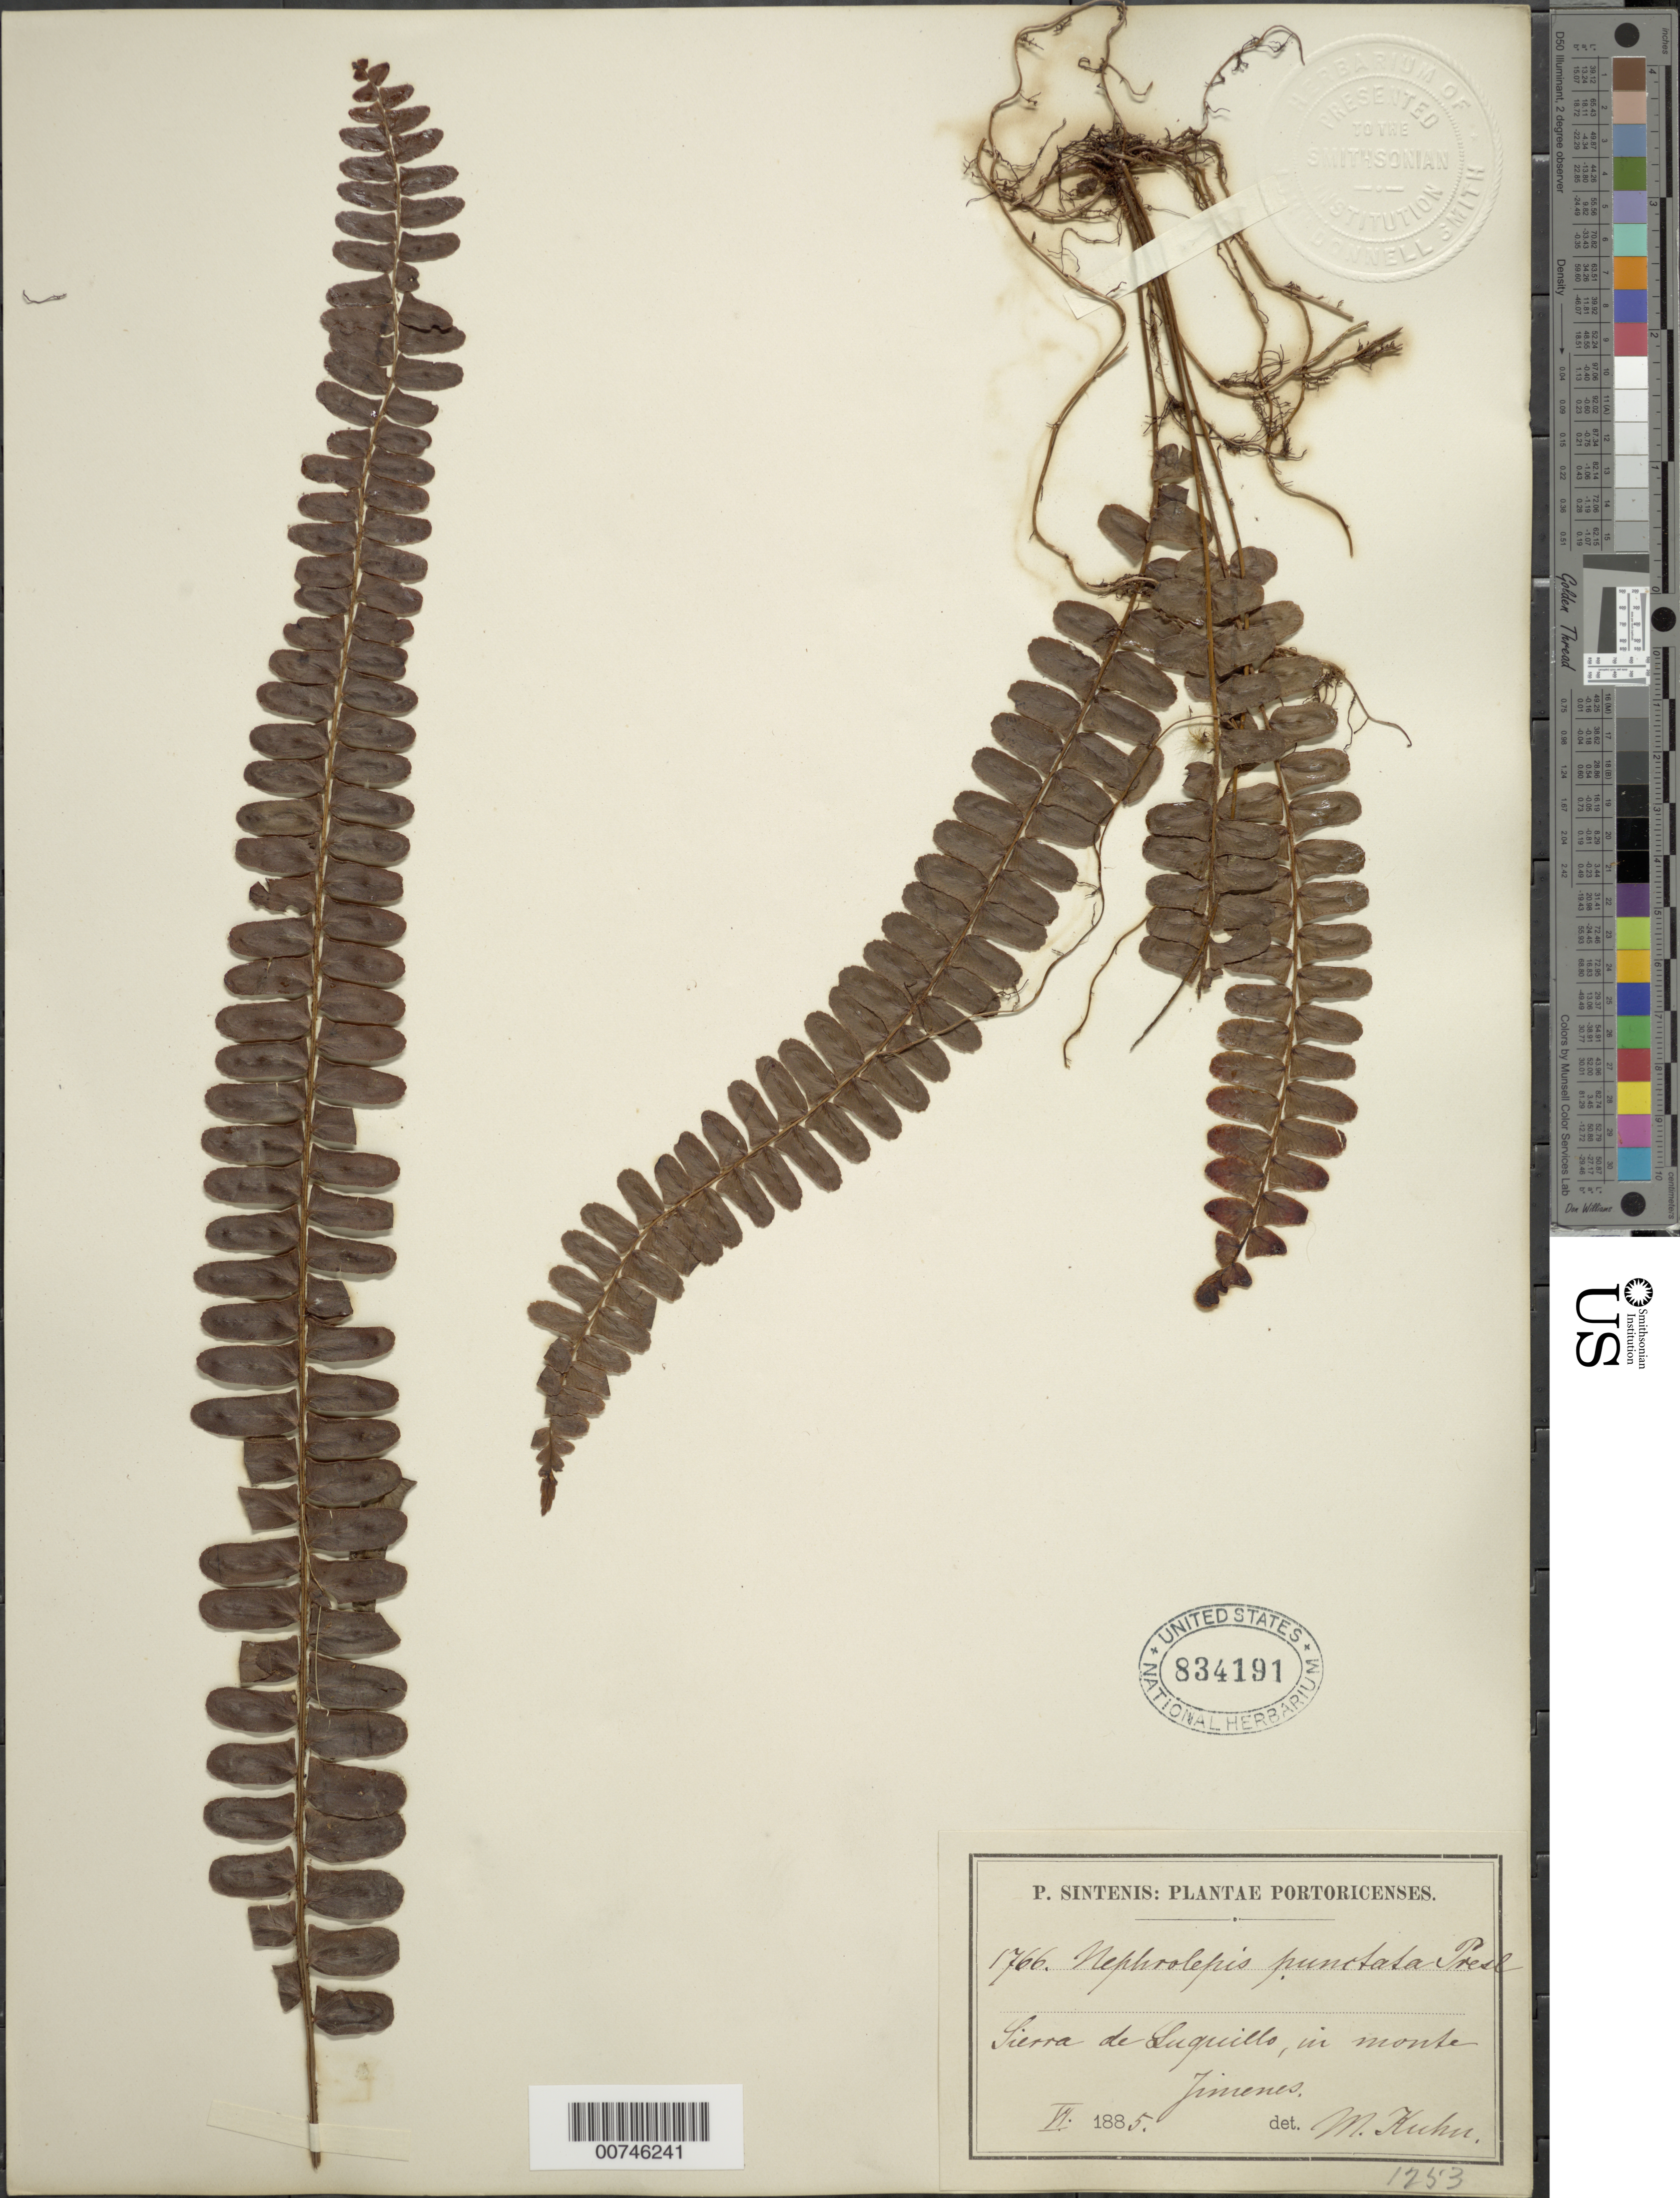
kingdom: Plantae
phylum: Tracheophyta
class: Polypodiopsida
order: Polypodiales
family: Nephrolepidaceae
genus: Nephrolepis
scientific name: Nephrolepis rivularis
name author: (Vahl) Mett. ex Krug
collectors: P. Sintenis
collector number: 1766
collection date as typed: Jun 1885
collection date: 1885-06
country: Puerto Rico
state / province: Luquillo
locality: Sierra de Luquillo, in monte Jimenes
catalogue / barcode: US 834191